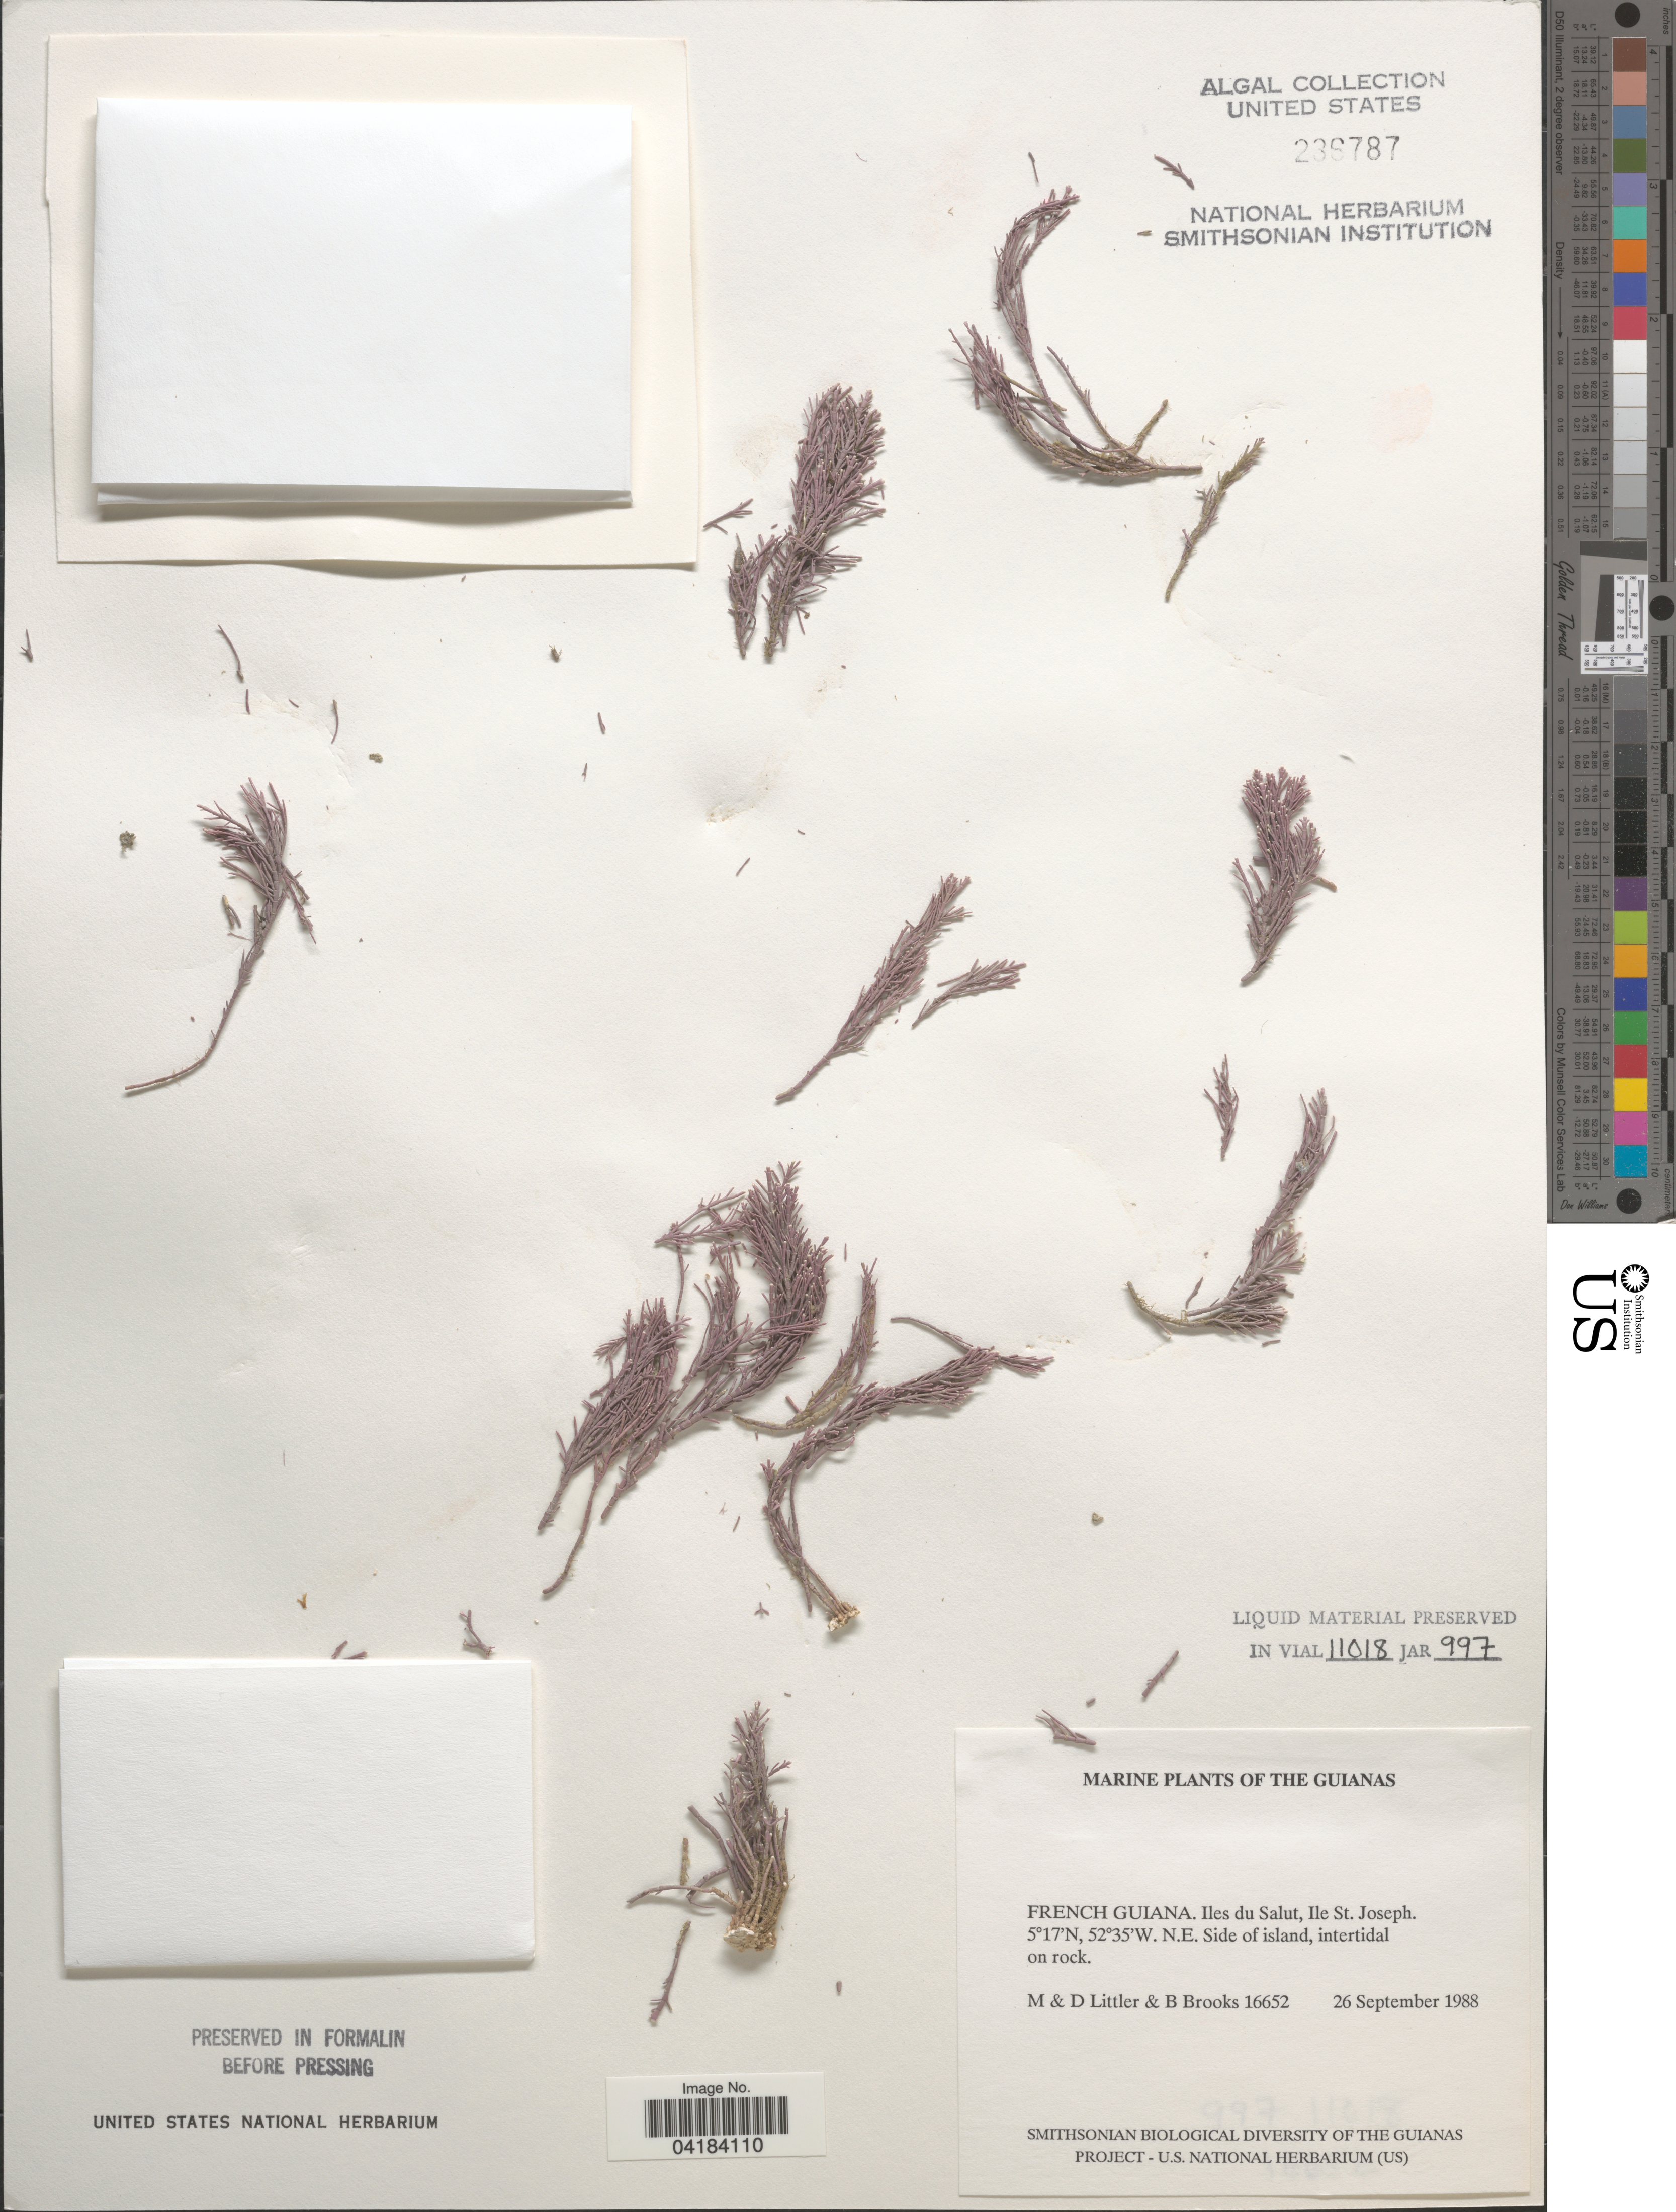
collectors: M. Littler, D. S. Littler & B. Brooks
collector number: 16652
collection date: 1988-09-26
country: French Guiana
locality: Iles du Salute, Ile St. Joseph.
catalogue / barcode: US 236787